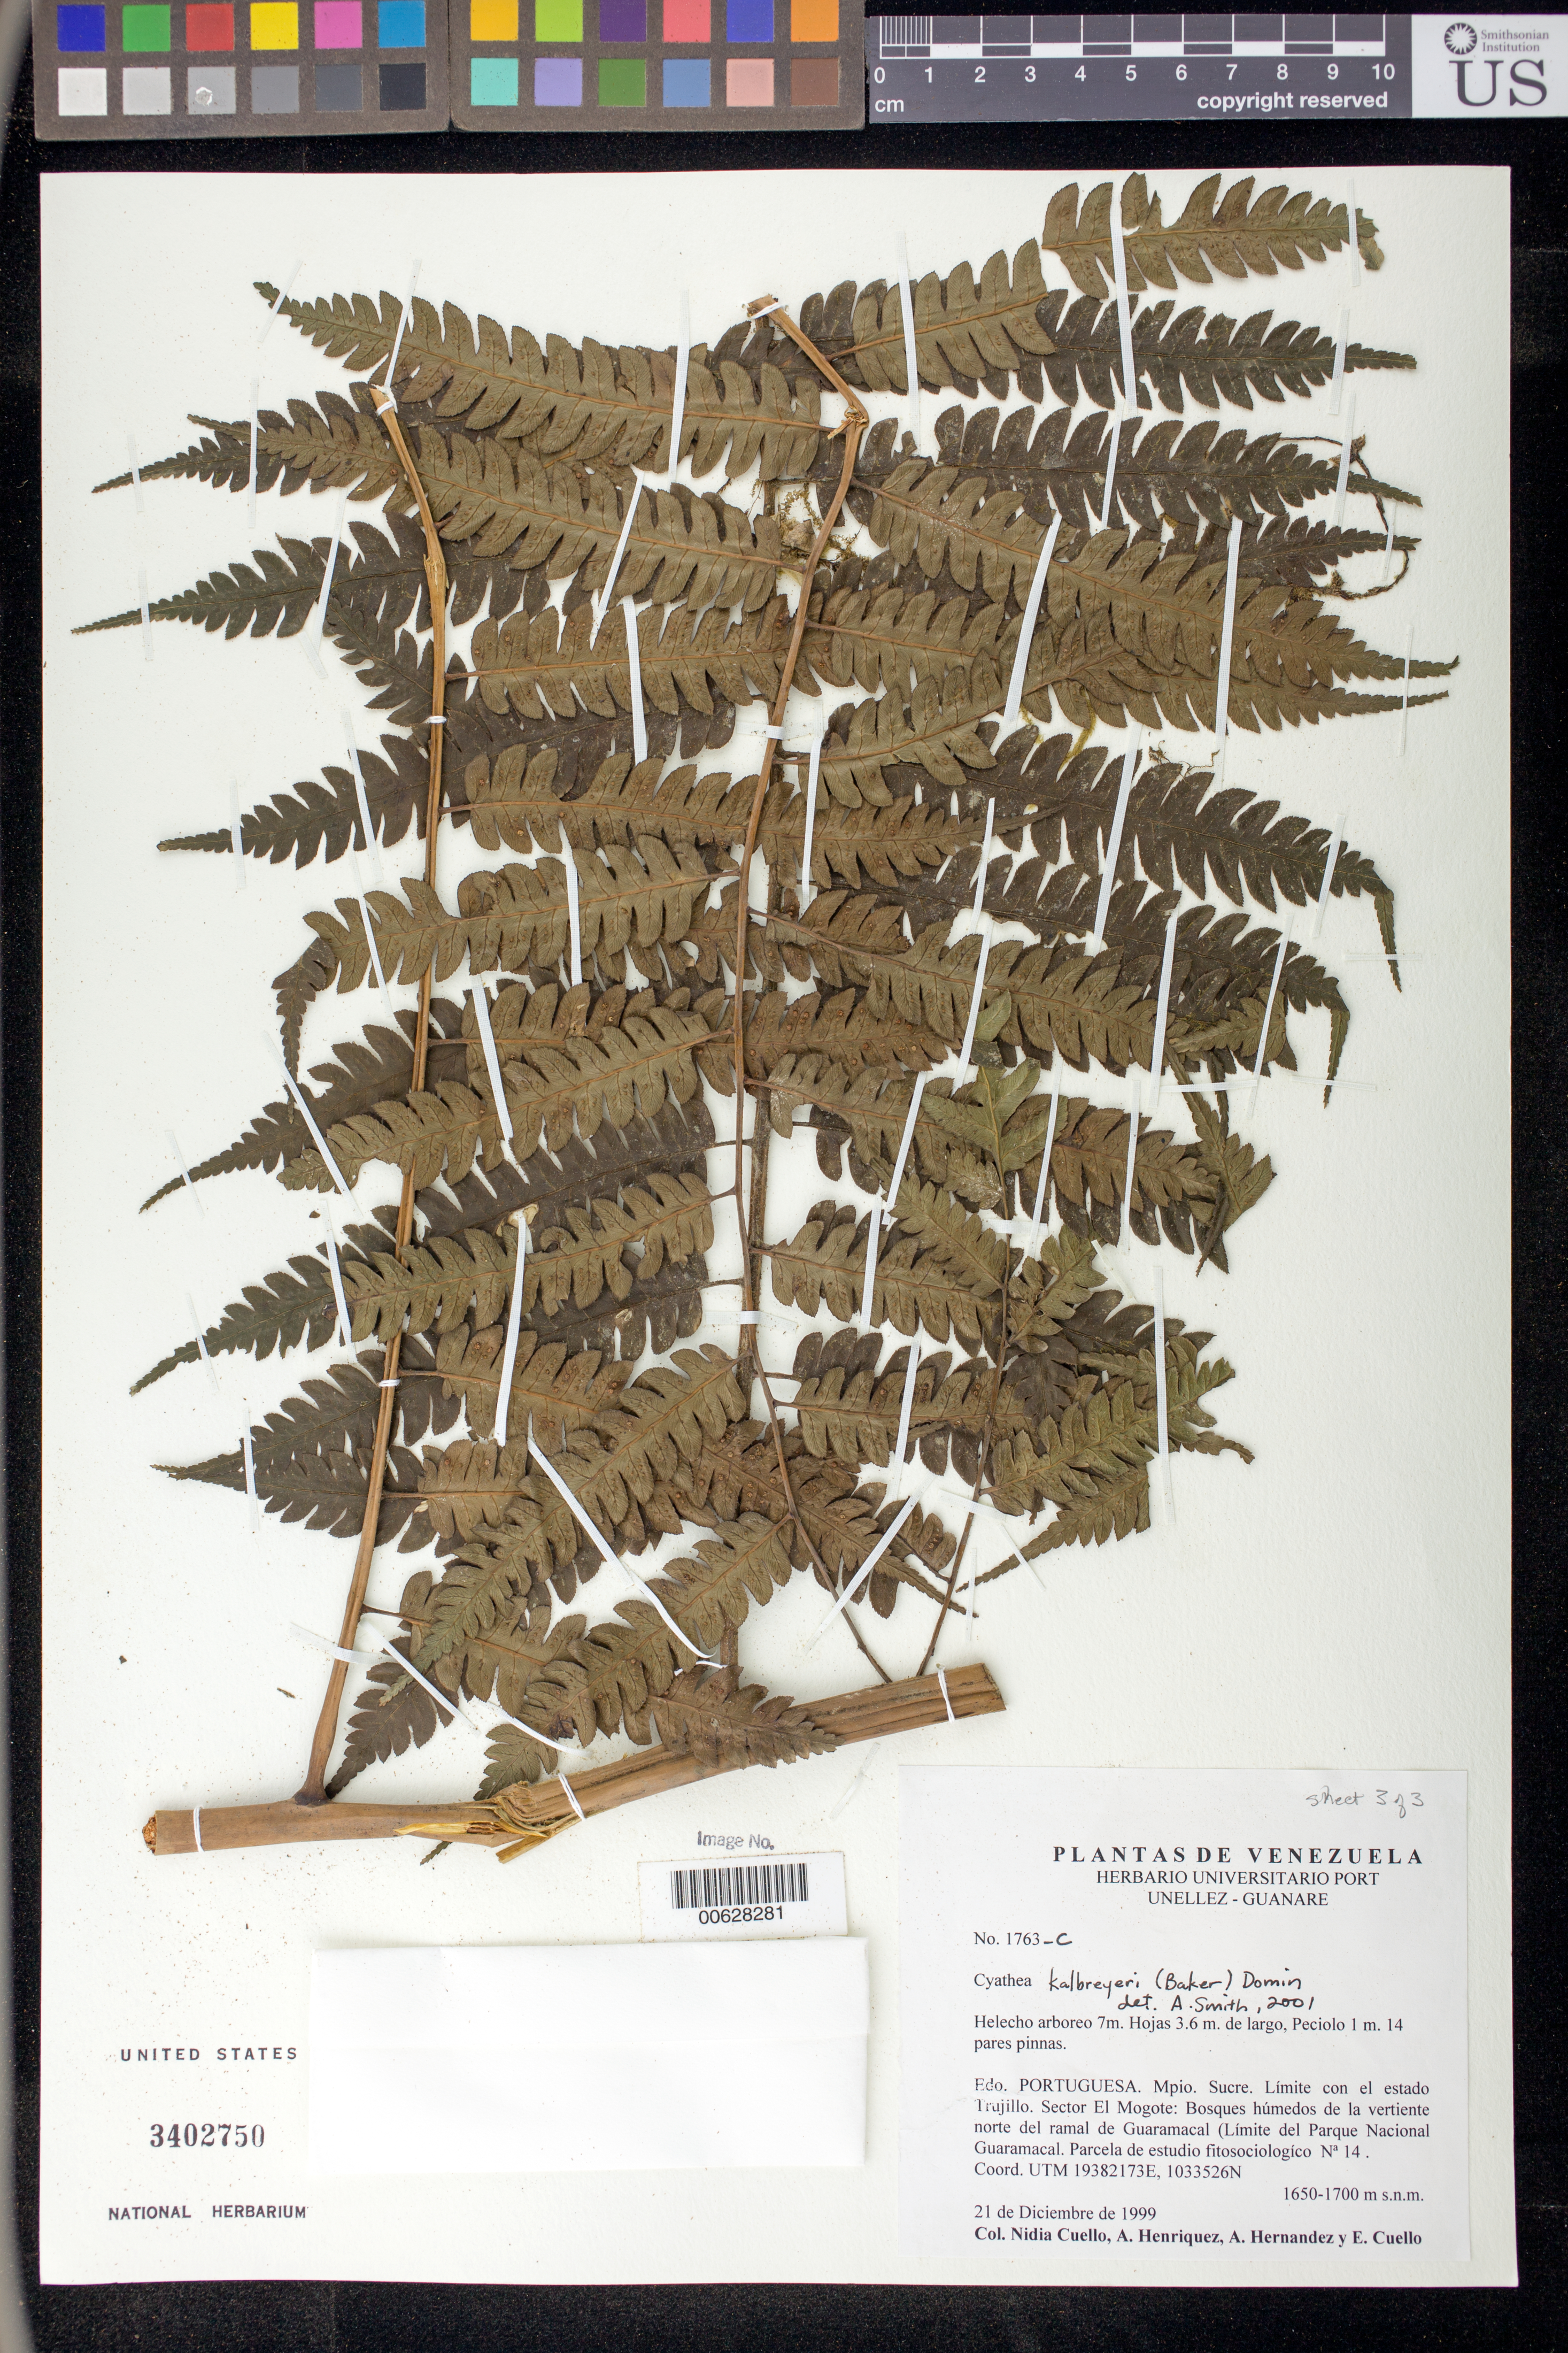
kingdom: Plantae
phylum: Tracheophyta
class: Polypodiopsida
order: Cyatheales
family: Cyatheaceae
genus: Cyathea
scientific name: Cyathea kalbreyeri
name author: (Baker) Domin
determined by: Smith, Alan R., (UC)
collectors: N. L. Cuello, A. Henriquez, A. Hernandez & E. Cuello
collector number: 1763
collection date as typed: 21 Dec 1999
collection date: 1999-12-21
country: Venezuela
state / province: Portuguesa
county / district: Sucre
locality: Sector El Mogote, vertiente N ramal de Guaramacal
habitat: Bosques húmedos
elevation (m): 1650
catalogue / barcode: US 3402750